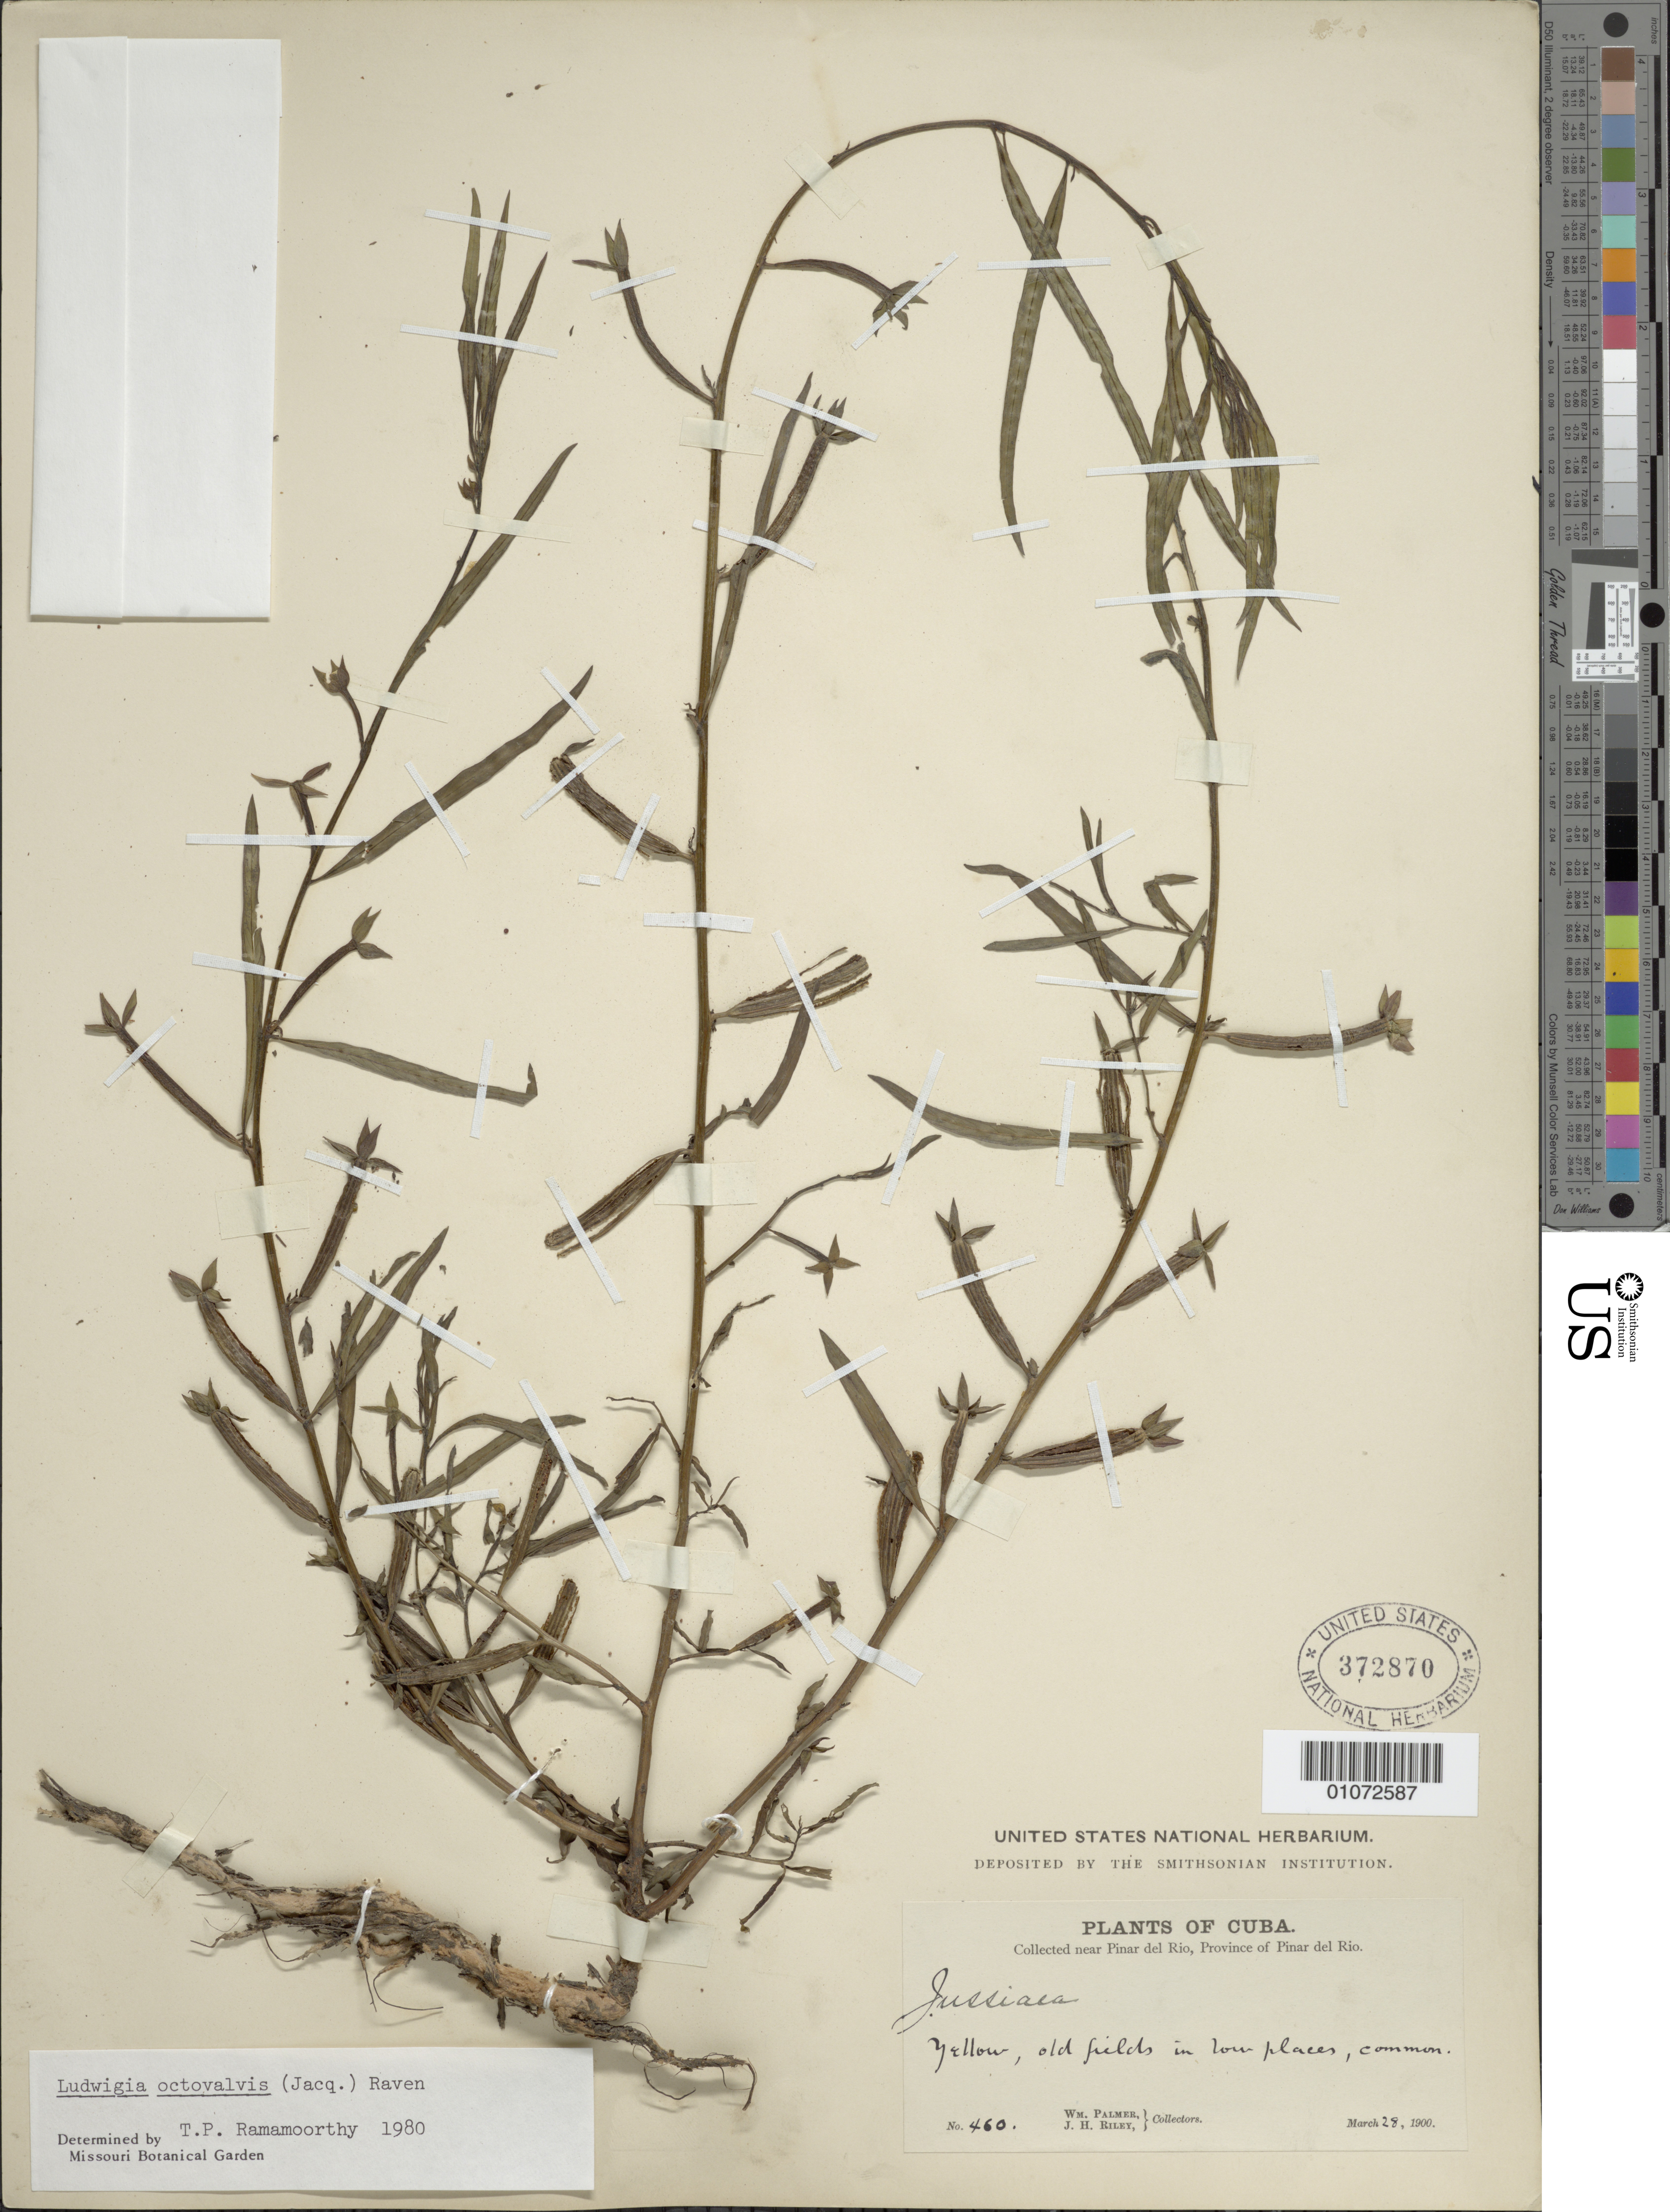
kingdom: Plantae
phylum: Tracheophyta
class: Magnoliopsida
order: Myrtales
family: Onagraceae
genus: Ludwigia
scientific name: Ludwigia octovalvis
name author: (Jacq.) P.H. Raven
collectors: W. Palmer & J. H. Riley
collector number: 460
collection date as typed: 28 Mar 1900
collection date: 1900-03-28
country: Cuba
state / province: Pinar del Rio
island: Cuba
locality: Collected near Pinar del Rio in old fields in low places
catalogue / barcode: US 372870